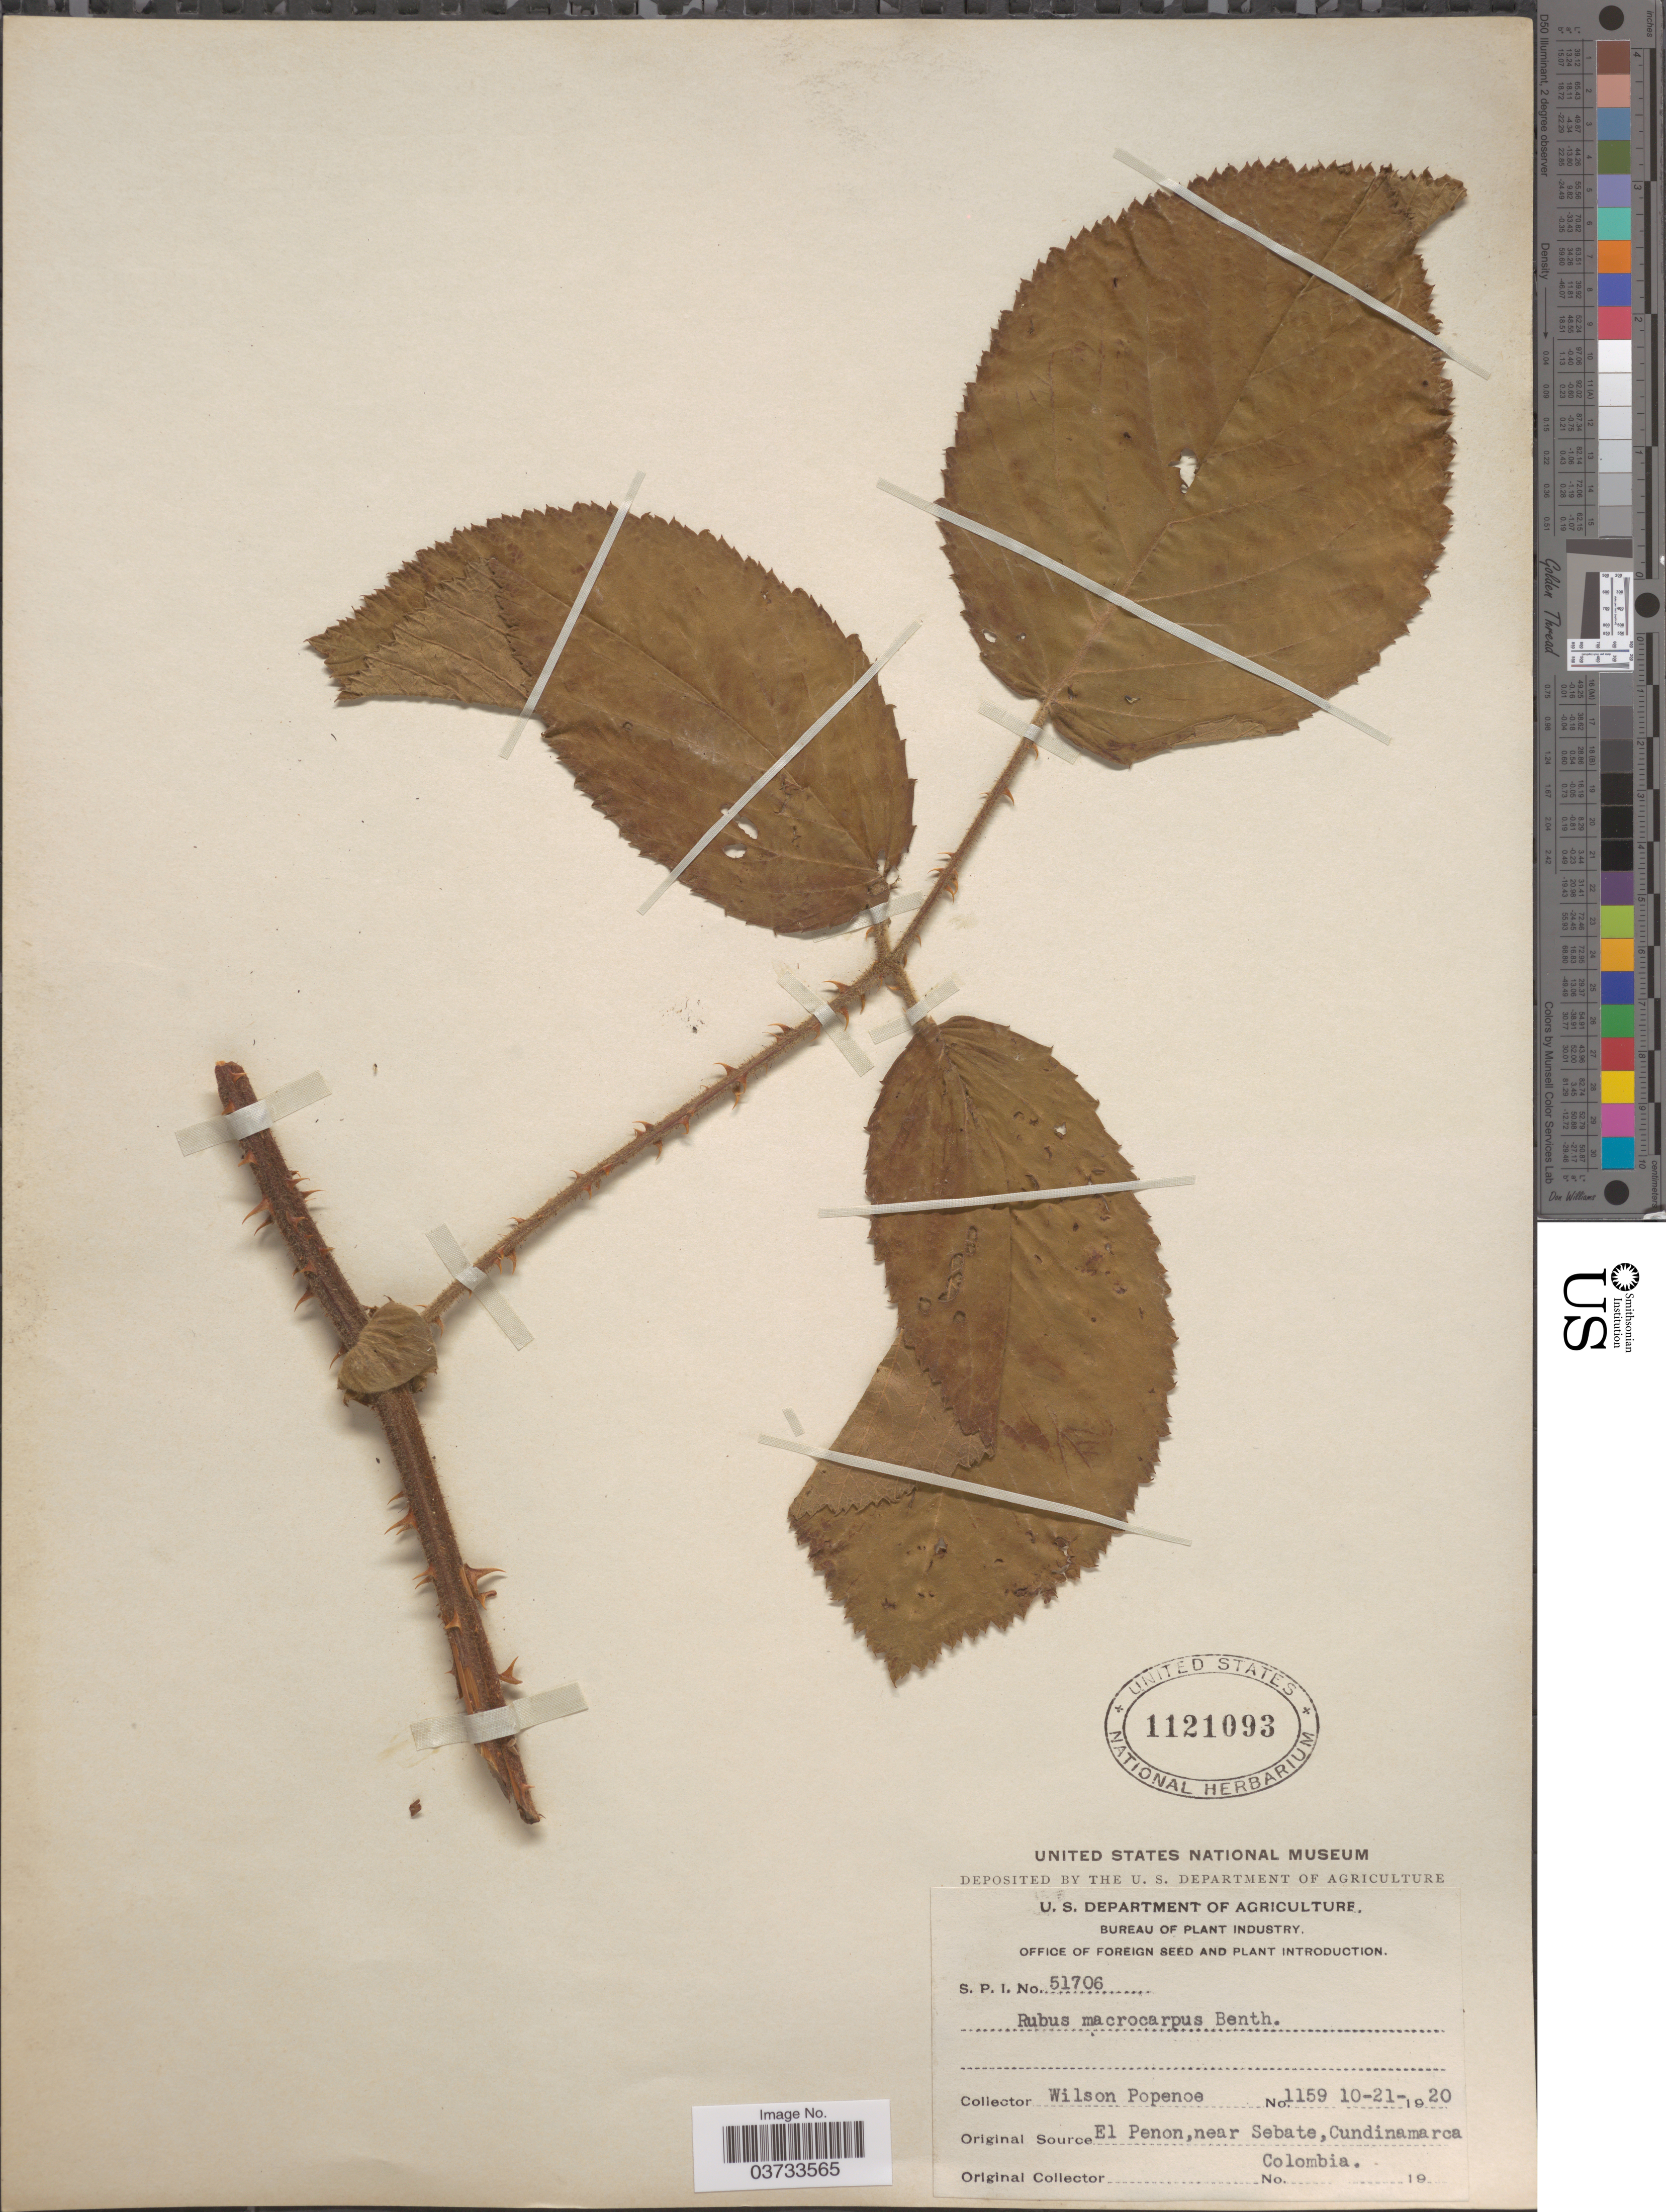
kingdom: Plantae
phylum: Tracheophyta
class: Magnoliopsida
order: Rosales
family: Rosaceae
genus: Rubus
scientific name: Rubus macrocarpus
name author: King ex C.B. Clarke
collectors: F. Popenoe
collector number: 1159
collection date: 1920-10-21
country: Colombia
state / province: Cundinamarca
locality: El Penon, near Sebate.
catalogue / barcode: US 1121093